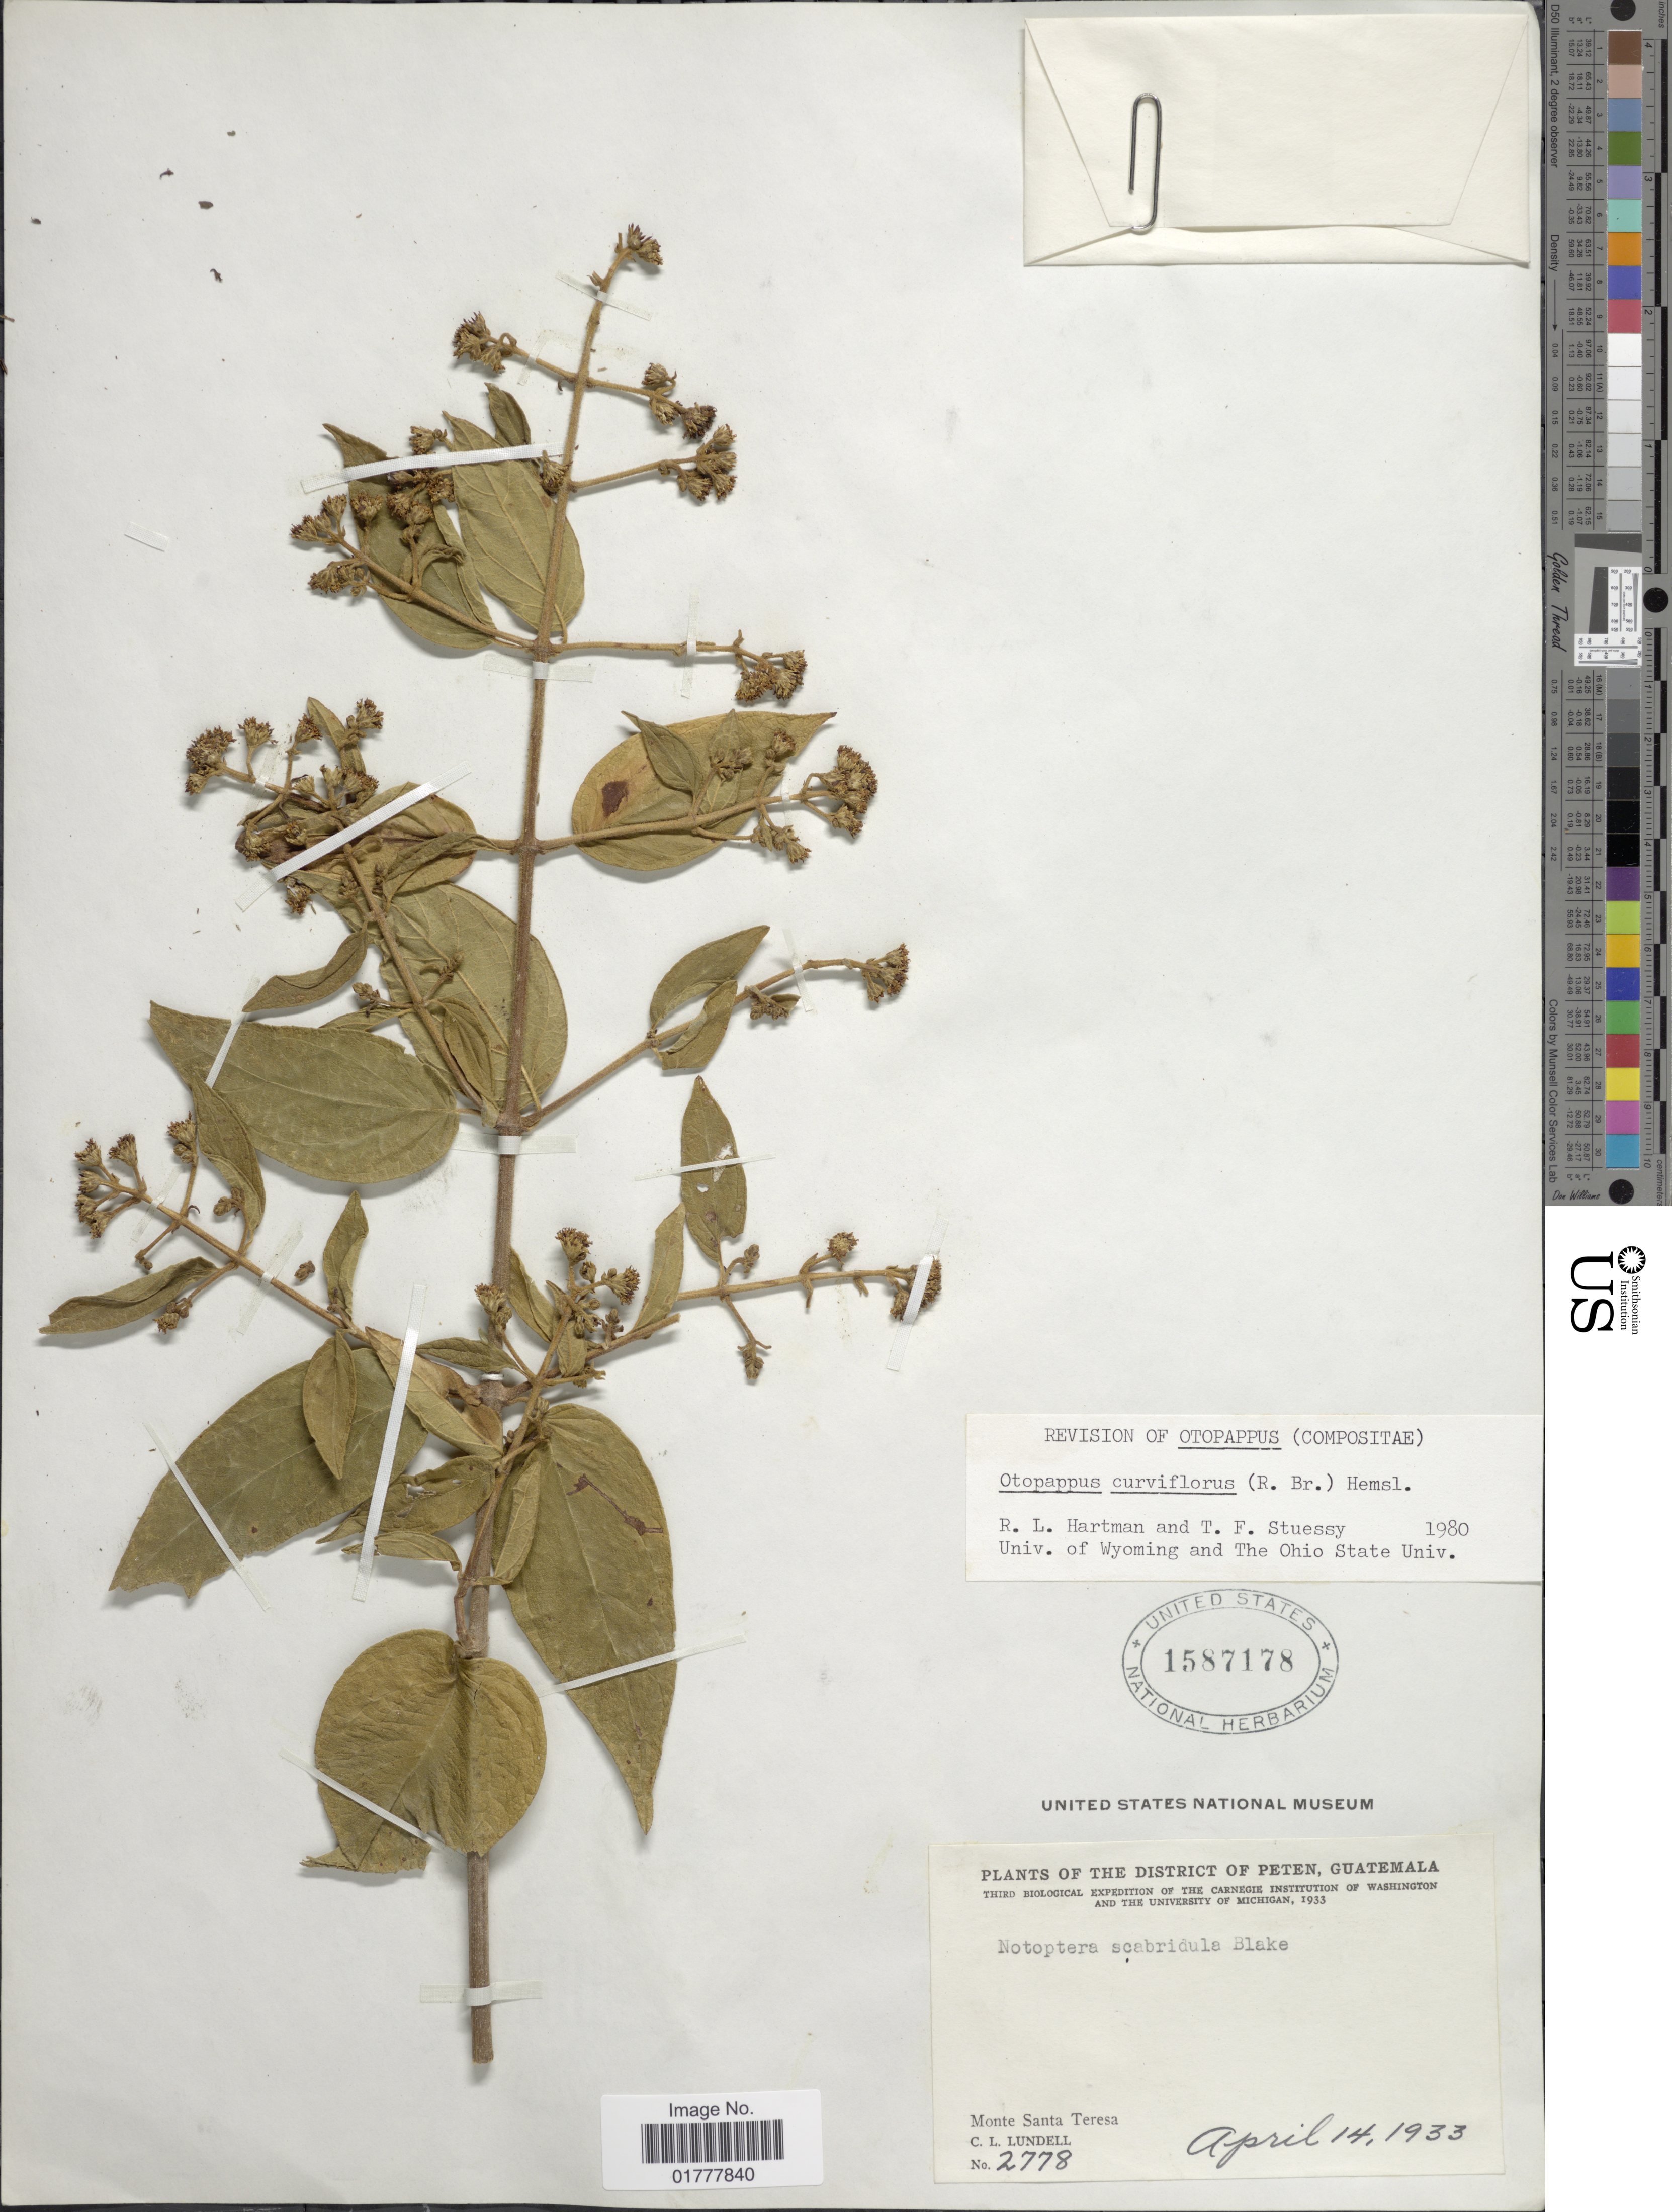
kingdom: Plantae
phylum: Tracheophyta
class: Magnoliopsida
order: Asterales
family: Asteraceae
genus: Otopappus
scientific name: Otopappus curviflorus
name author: (R. Br.) Hemsl.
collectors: C. L. Lundell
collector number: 2778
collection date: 1933-04-14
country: Guatemala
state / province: El Petén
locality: The District of Peten, Guatemala, Monte Santa Teresa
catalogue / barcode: US 1587178